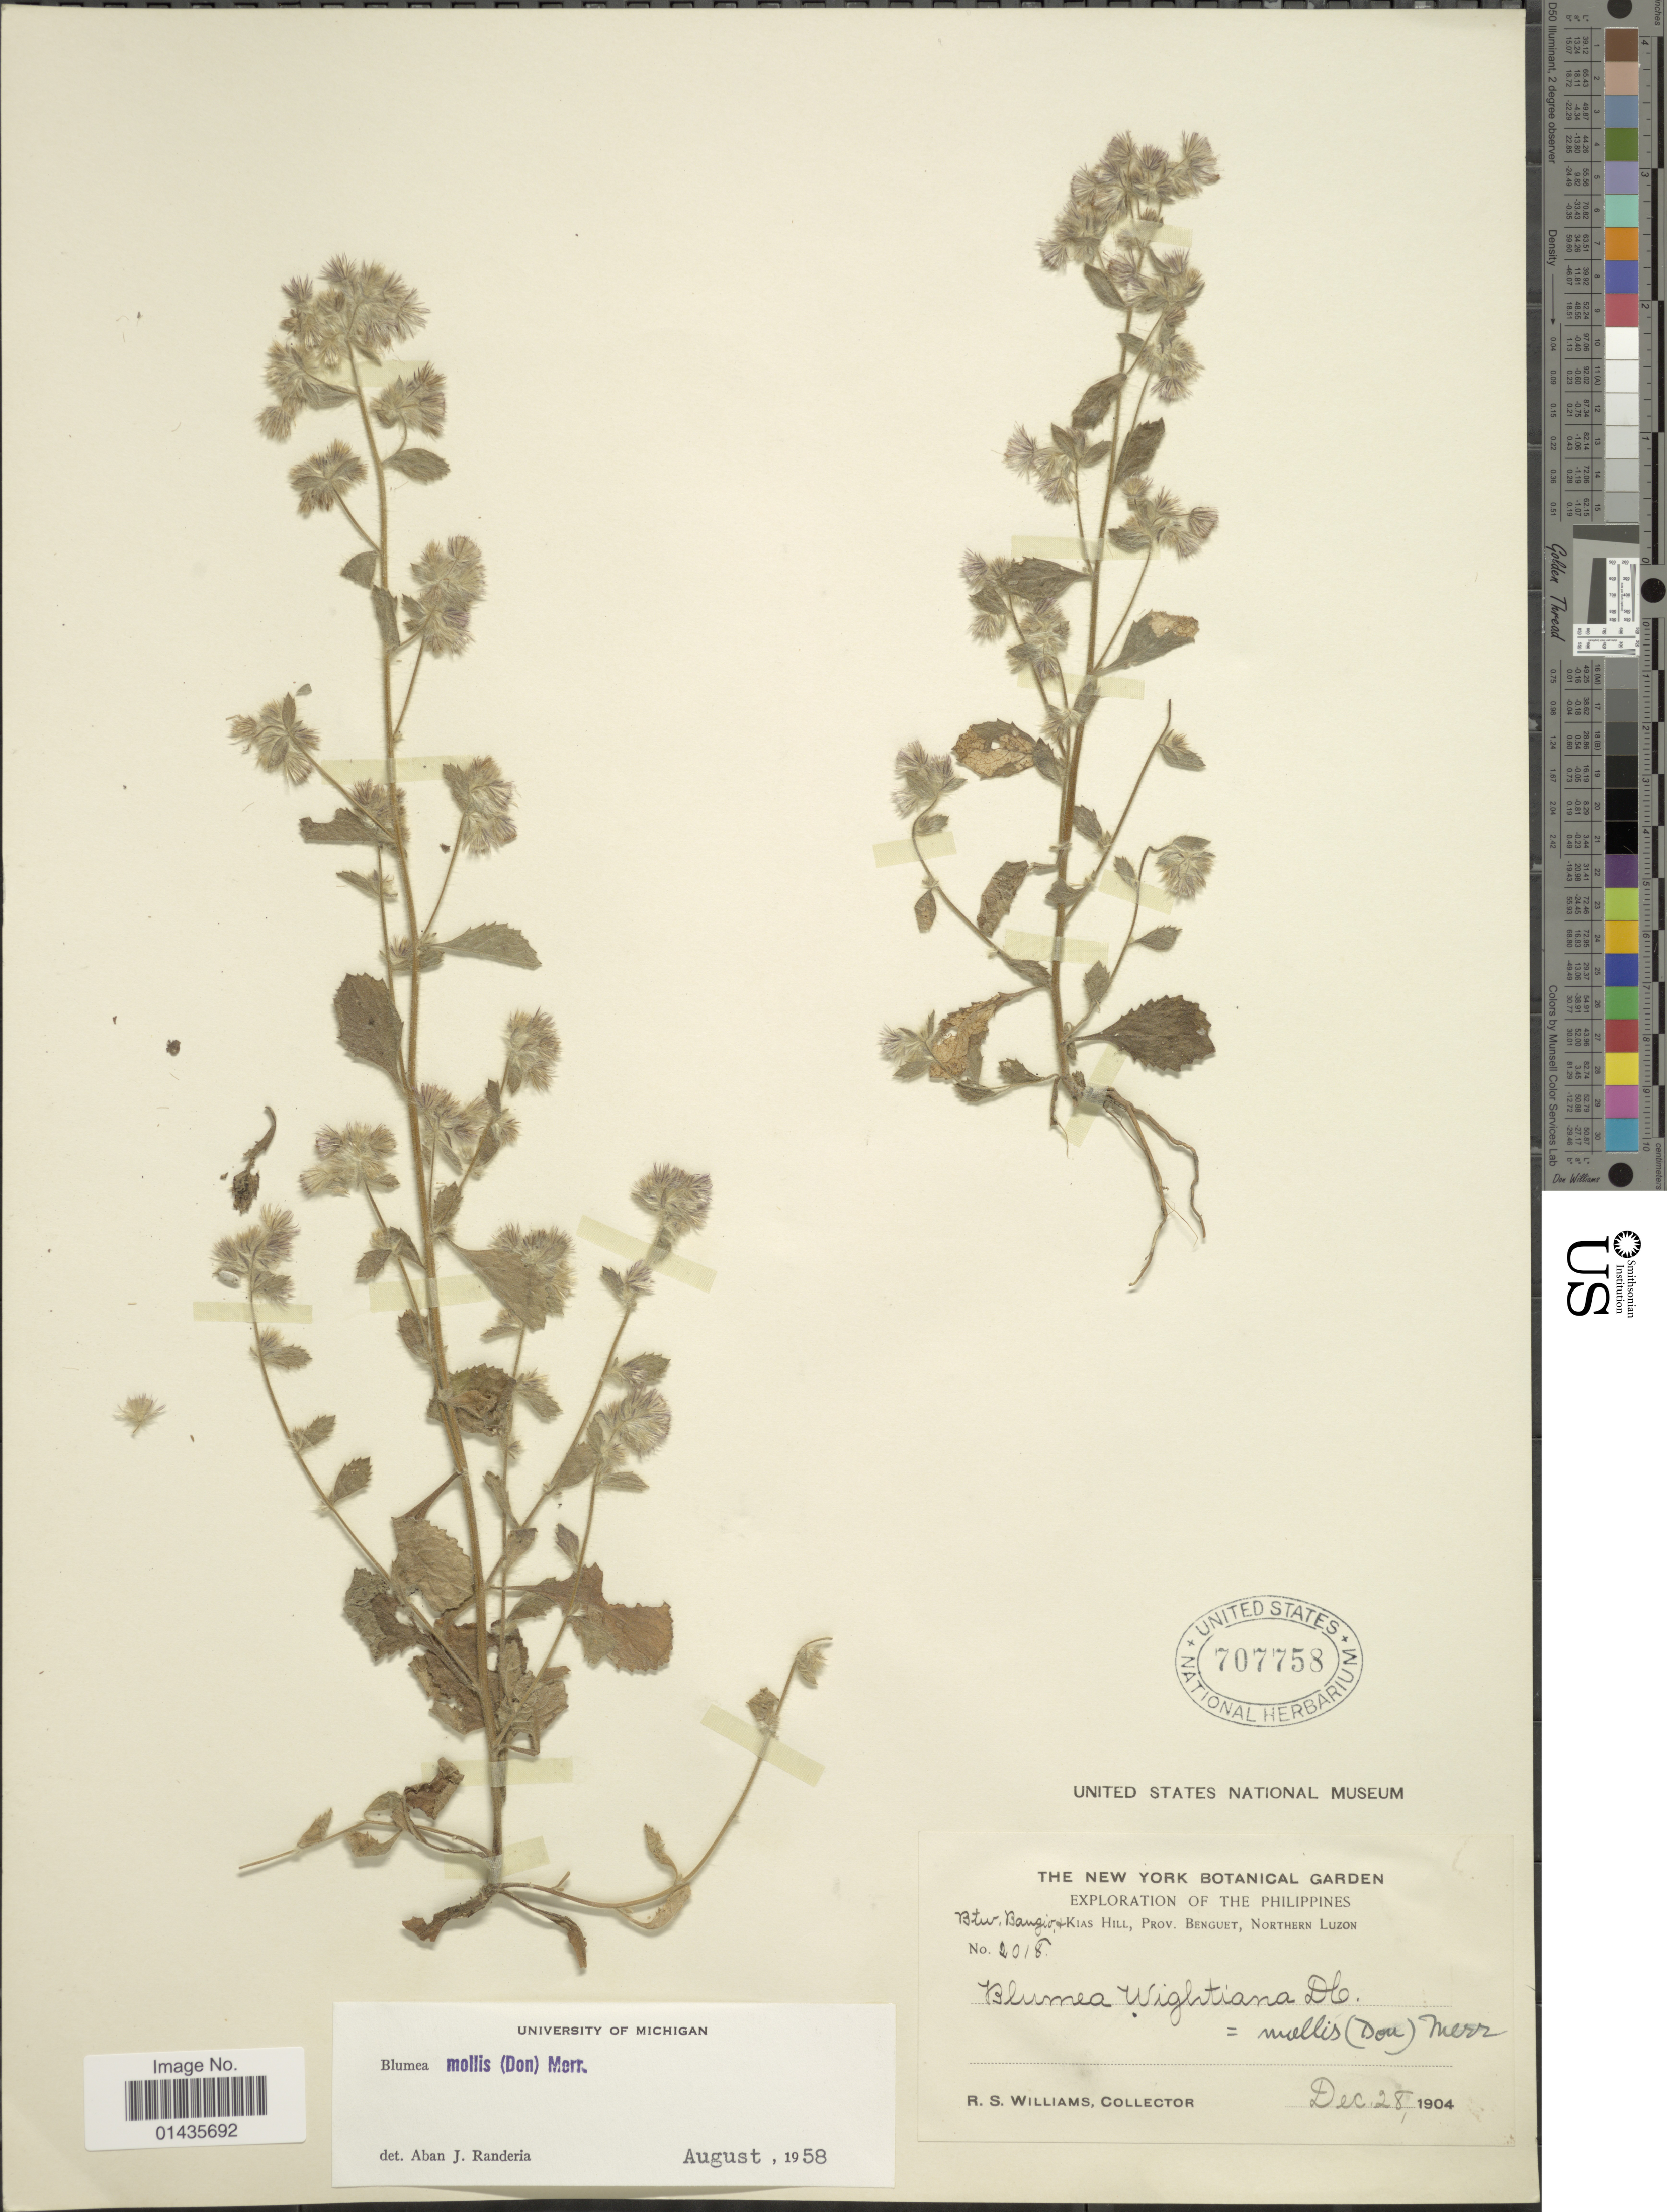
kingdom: Plantae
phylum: Tracheophyta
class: Magnoliopsida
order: Asterales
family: Asteraceae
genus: Blumea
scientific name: Blumea mollis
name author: (D. Don) Merr.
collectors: R. S. Williams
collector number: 2018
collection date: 1904-12-28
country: Philippines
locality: Btw. Baguio + Kias Hill, Prov. Benguet, Northern Luzon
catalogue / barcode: US 707758